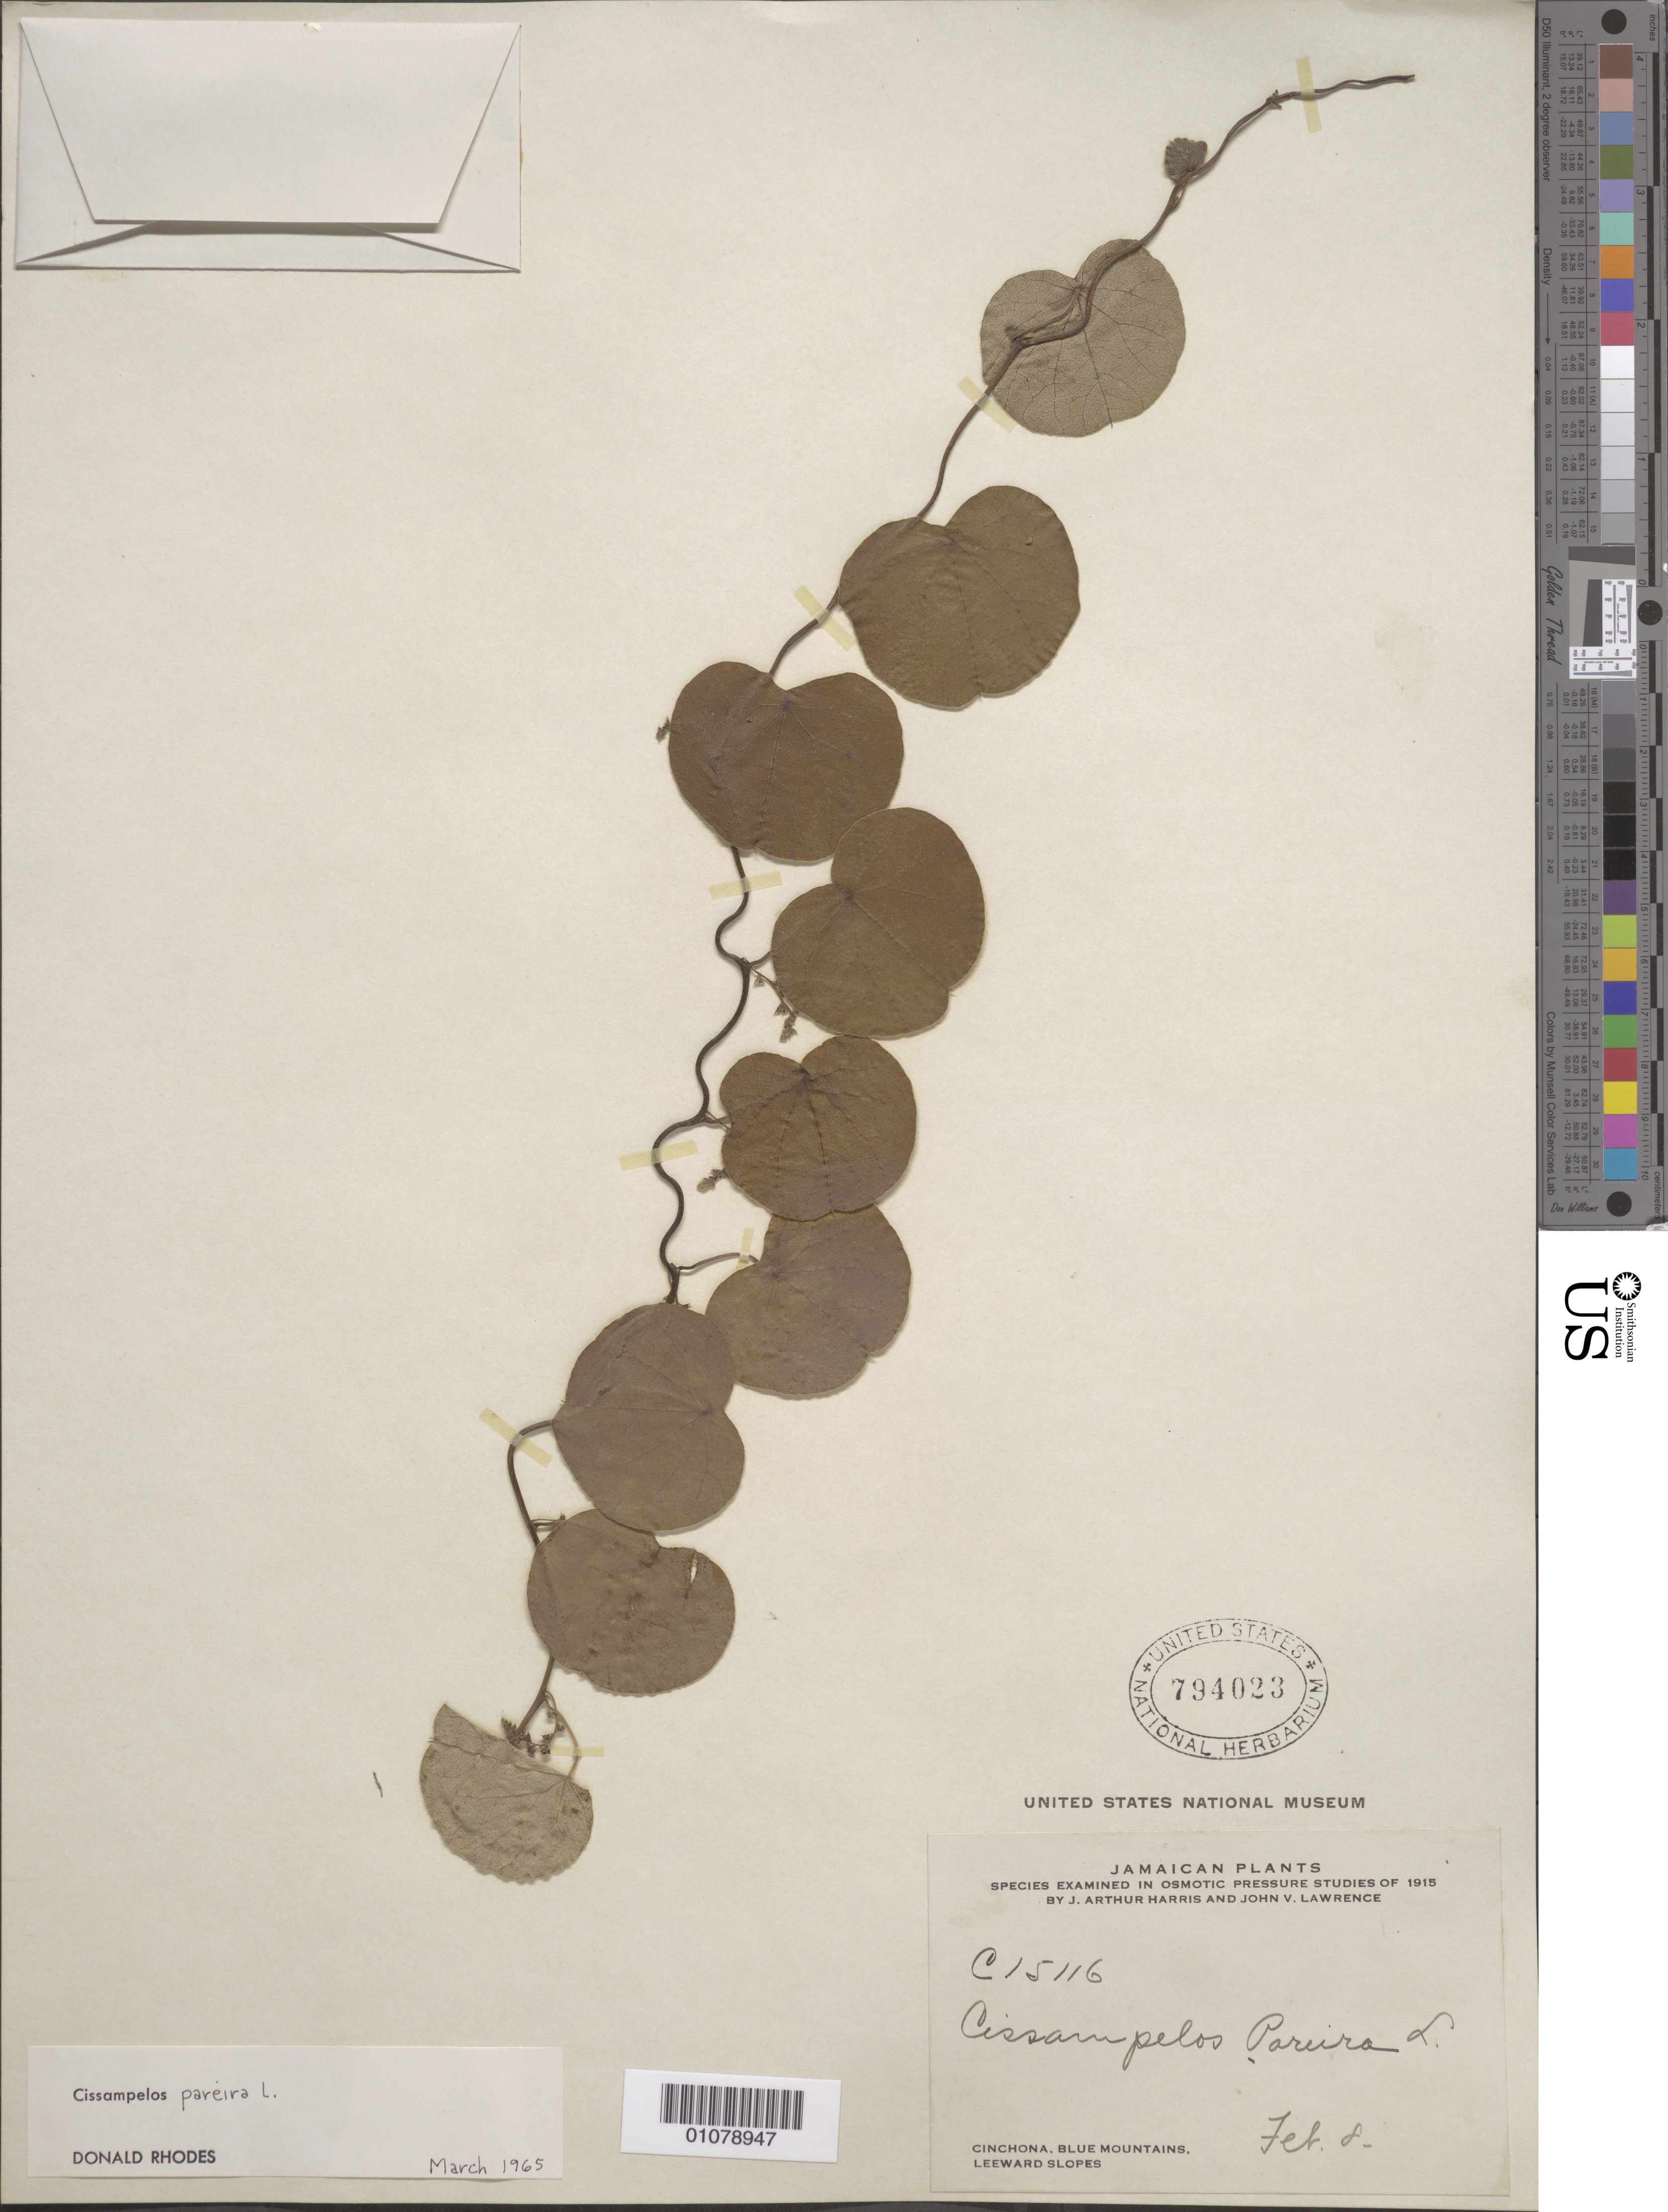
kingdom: Plantae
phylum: Tracheophyta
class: Magnoliopsida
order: Ranunculales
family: Menispermaceae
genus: Cissampelos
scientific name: Cissampelos pareira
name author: L.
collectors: J. A. Harris & J. Lawrence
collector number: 15116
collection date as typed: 08 Feb 1915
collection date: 1915-02-08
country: Jamaica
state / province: Kingston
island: Jamaica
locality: Cinchona, Blue Mountains, Leeward Slopes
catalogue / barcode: US 794023